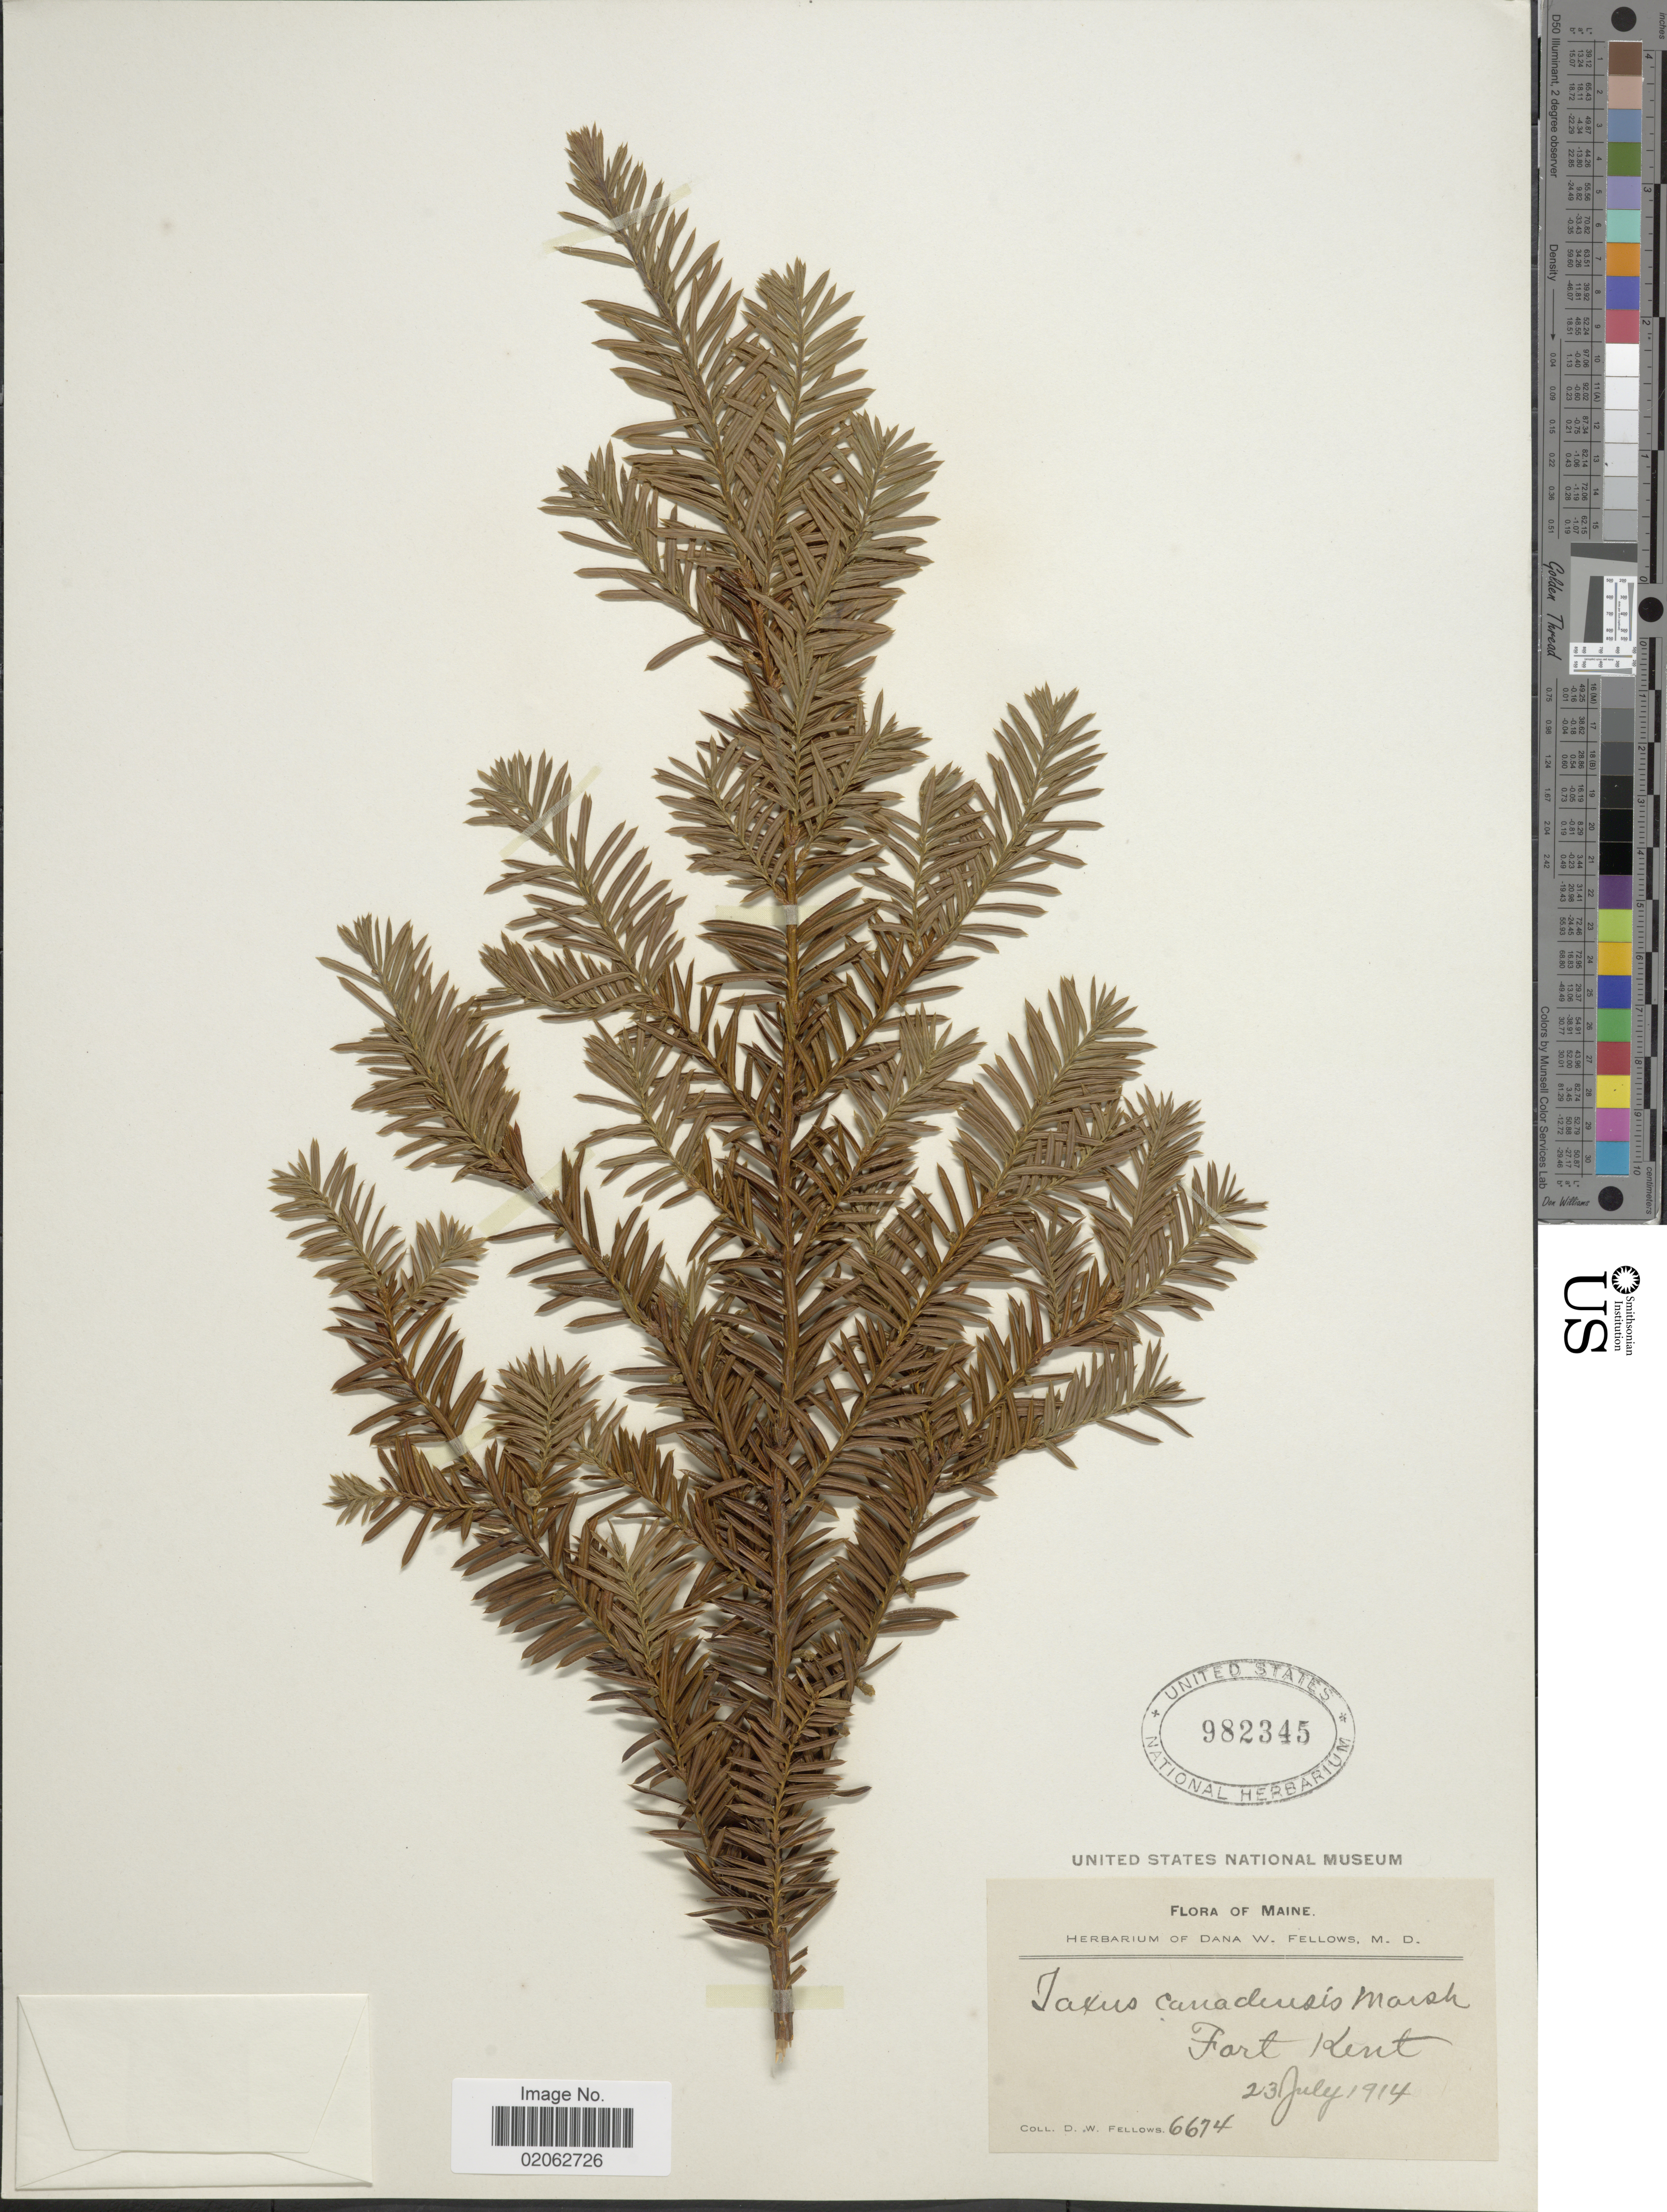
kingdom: Plantae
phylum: Tracheophyta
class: Pinopsida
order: Pinales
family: Taxaceae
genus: Taxus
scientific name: Taxus canadensis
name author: Marshall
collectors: D. W. Fellows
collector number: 6674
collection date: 1914-07-23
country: United States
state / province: Maine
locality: Fort Kent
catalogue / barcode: US 982345